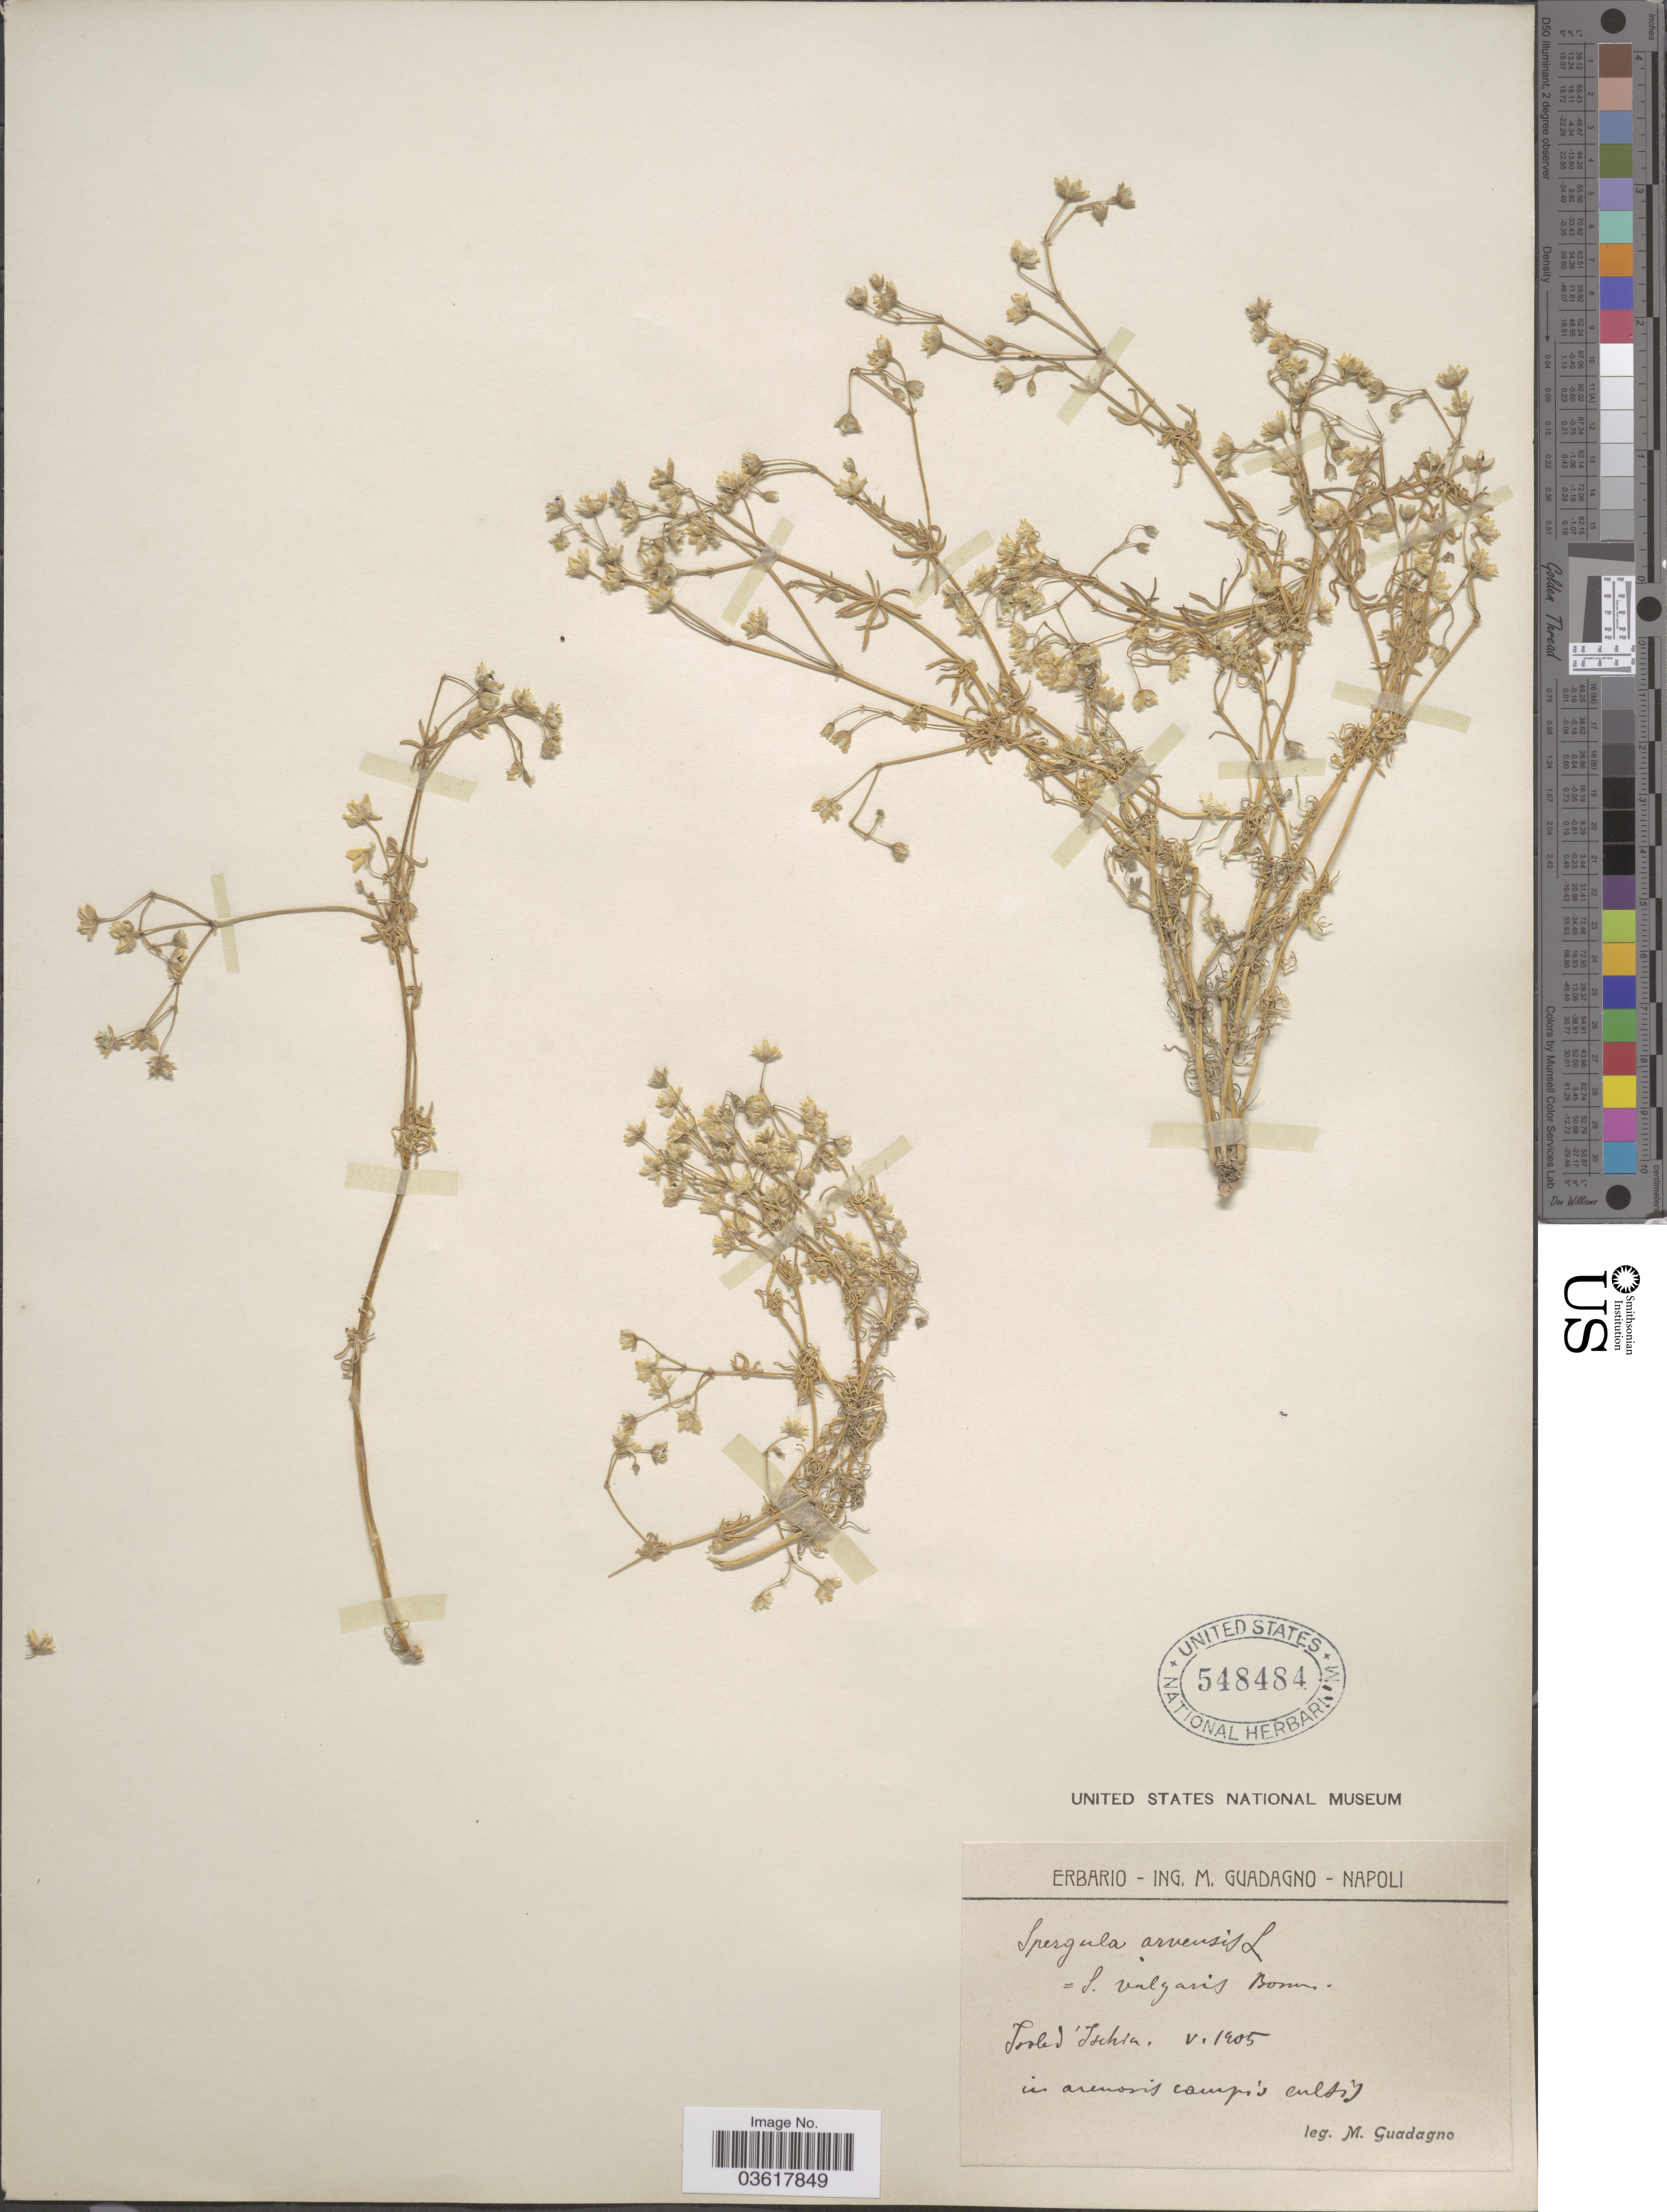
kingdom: Plantae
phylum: Tracheophyta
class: Magnoliopsida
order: Caryophyllales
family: Caryophyllaceae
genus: Spergula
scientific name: Spergula arvensis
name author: L.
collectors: M. Guadagno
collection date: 1905-05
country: Italy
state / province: Campania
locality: Isola d'Ischia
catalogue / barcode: US 548484